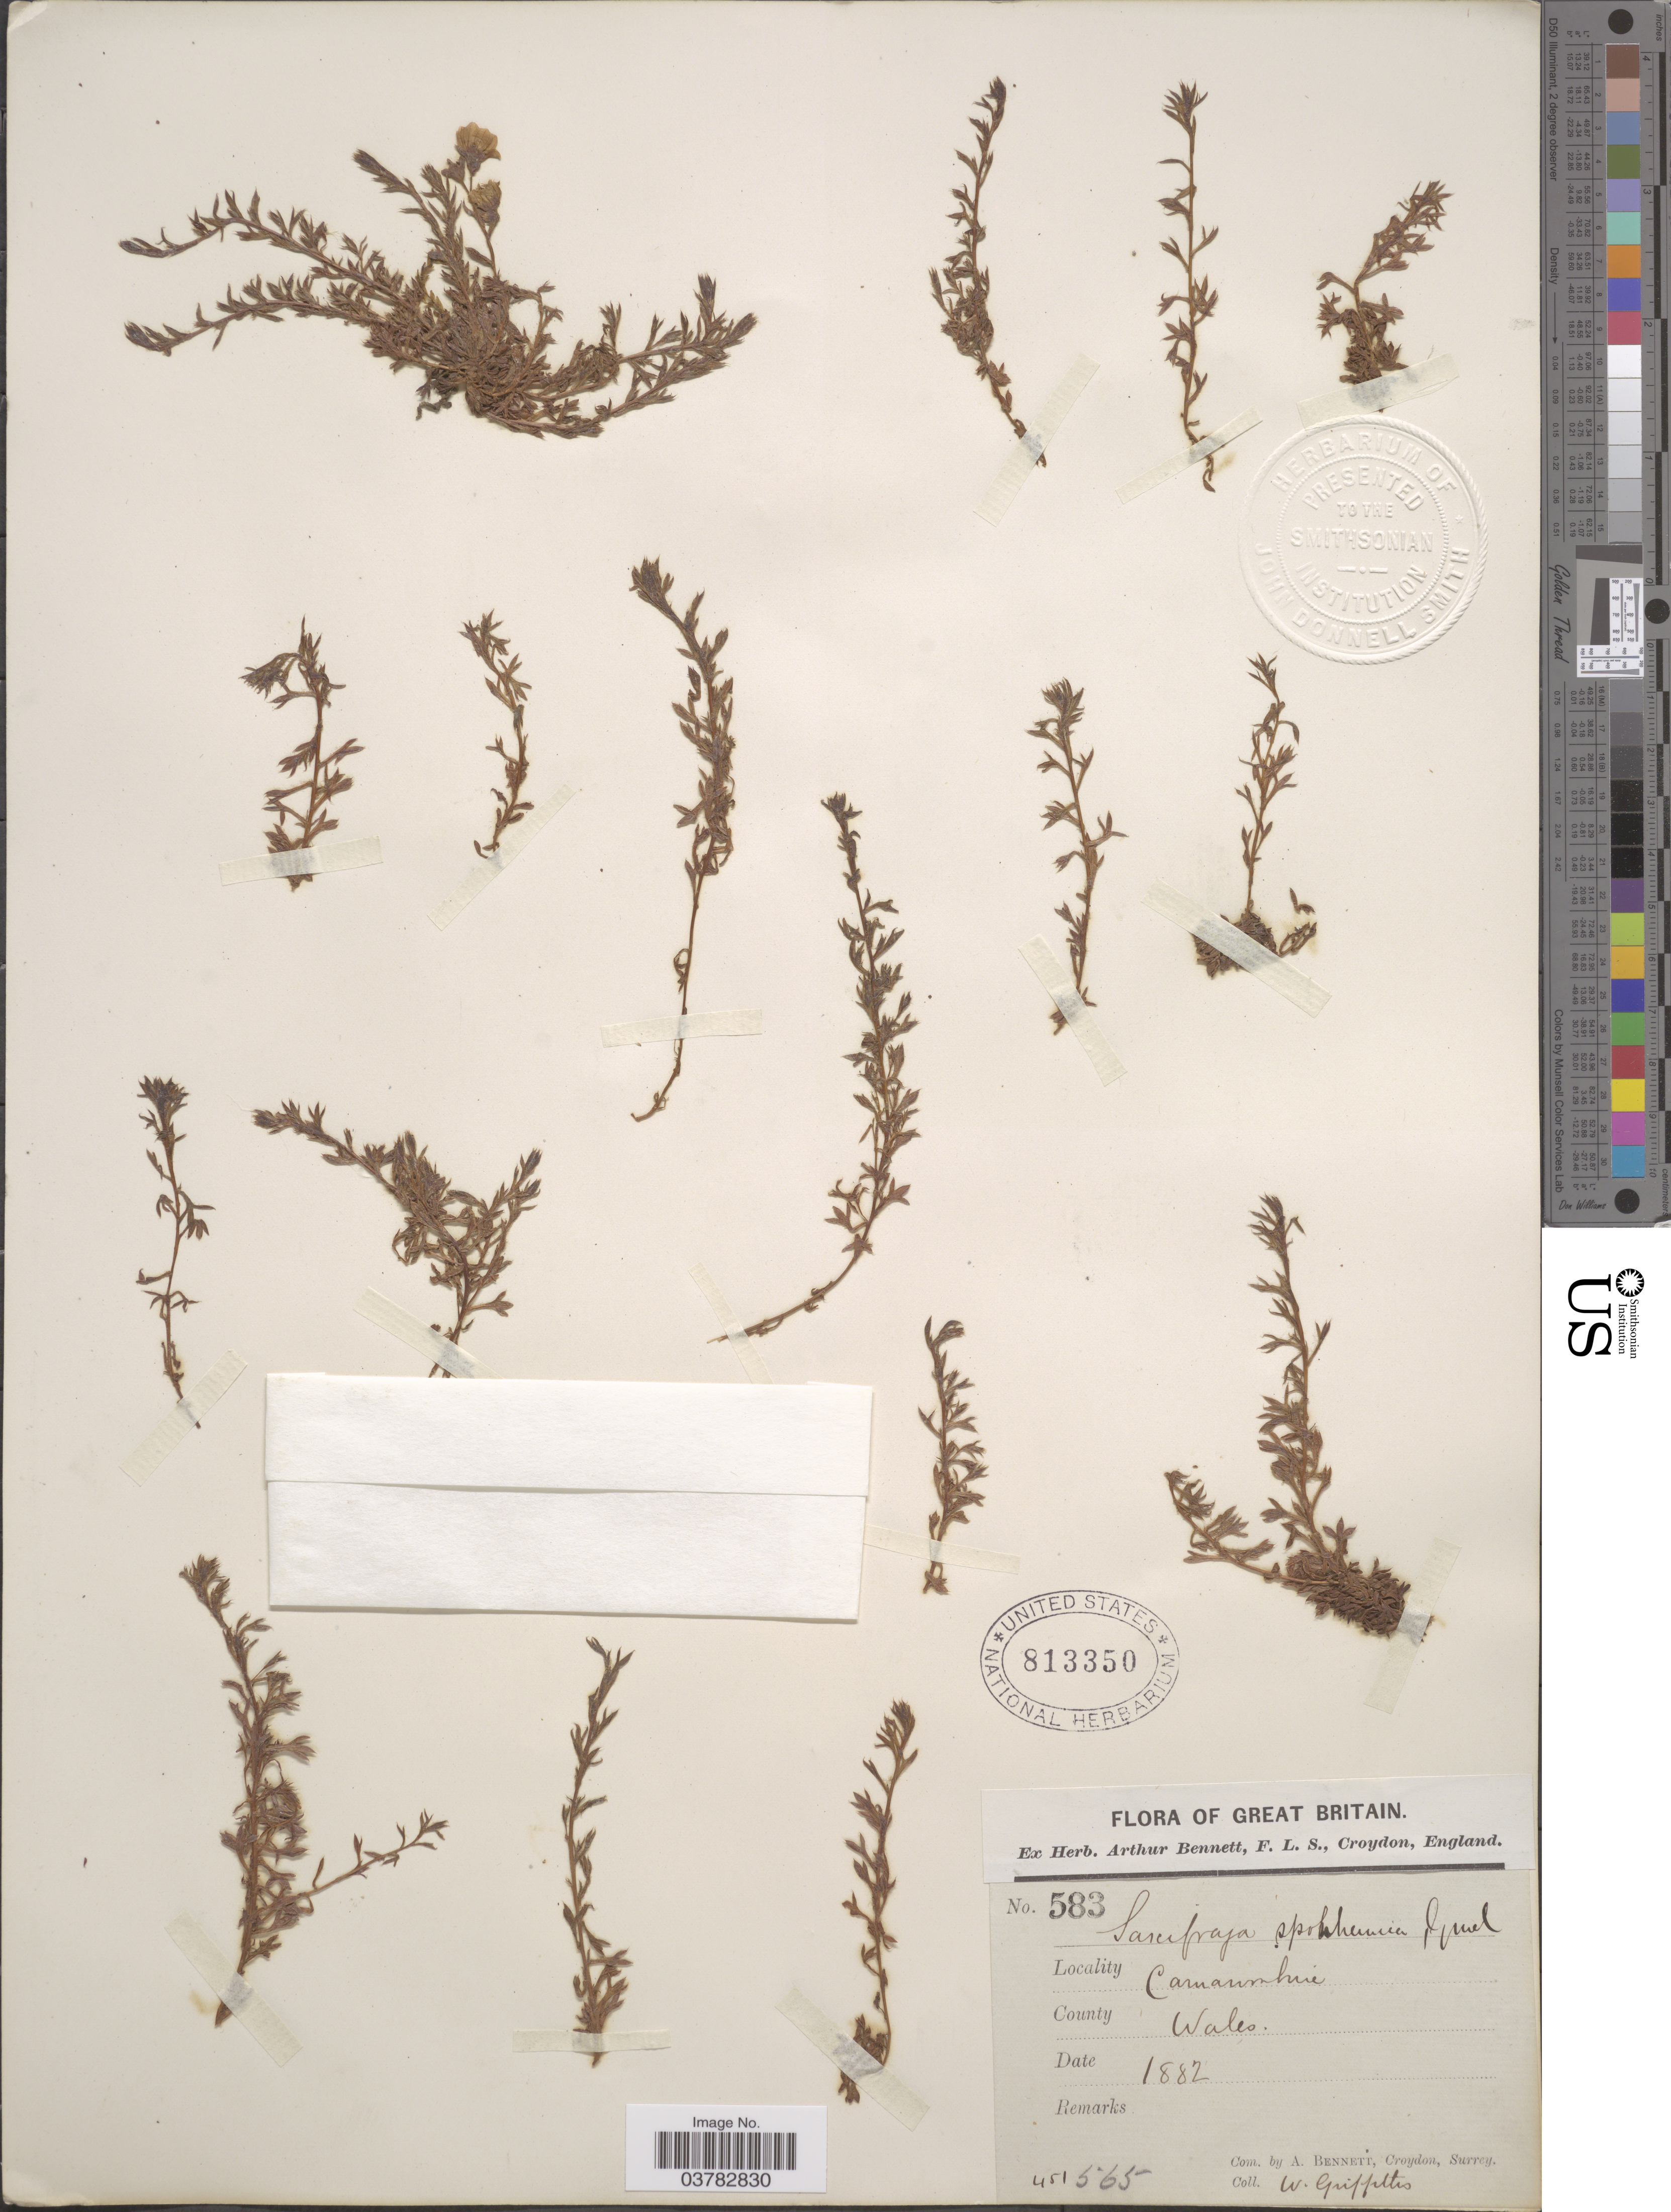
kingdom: Plantae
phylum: Tracheophyta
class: Magnoliopsida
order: Saxifragales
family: Saxifragaceae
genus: Saxifraga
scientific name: Saxifraga sponhemica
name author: C.C. Gmel.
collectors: W. Griffiths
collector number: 583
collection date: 1882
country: United Kingdom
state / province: Wales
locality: Great Britain. Carnarvonshire. County Wales.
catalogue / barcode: US 813350